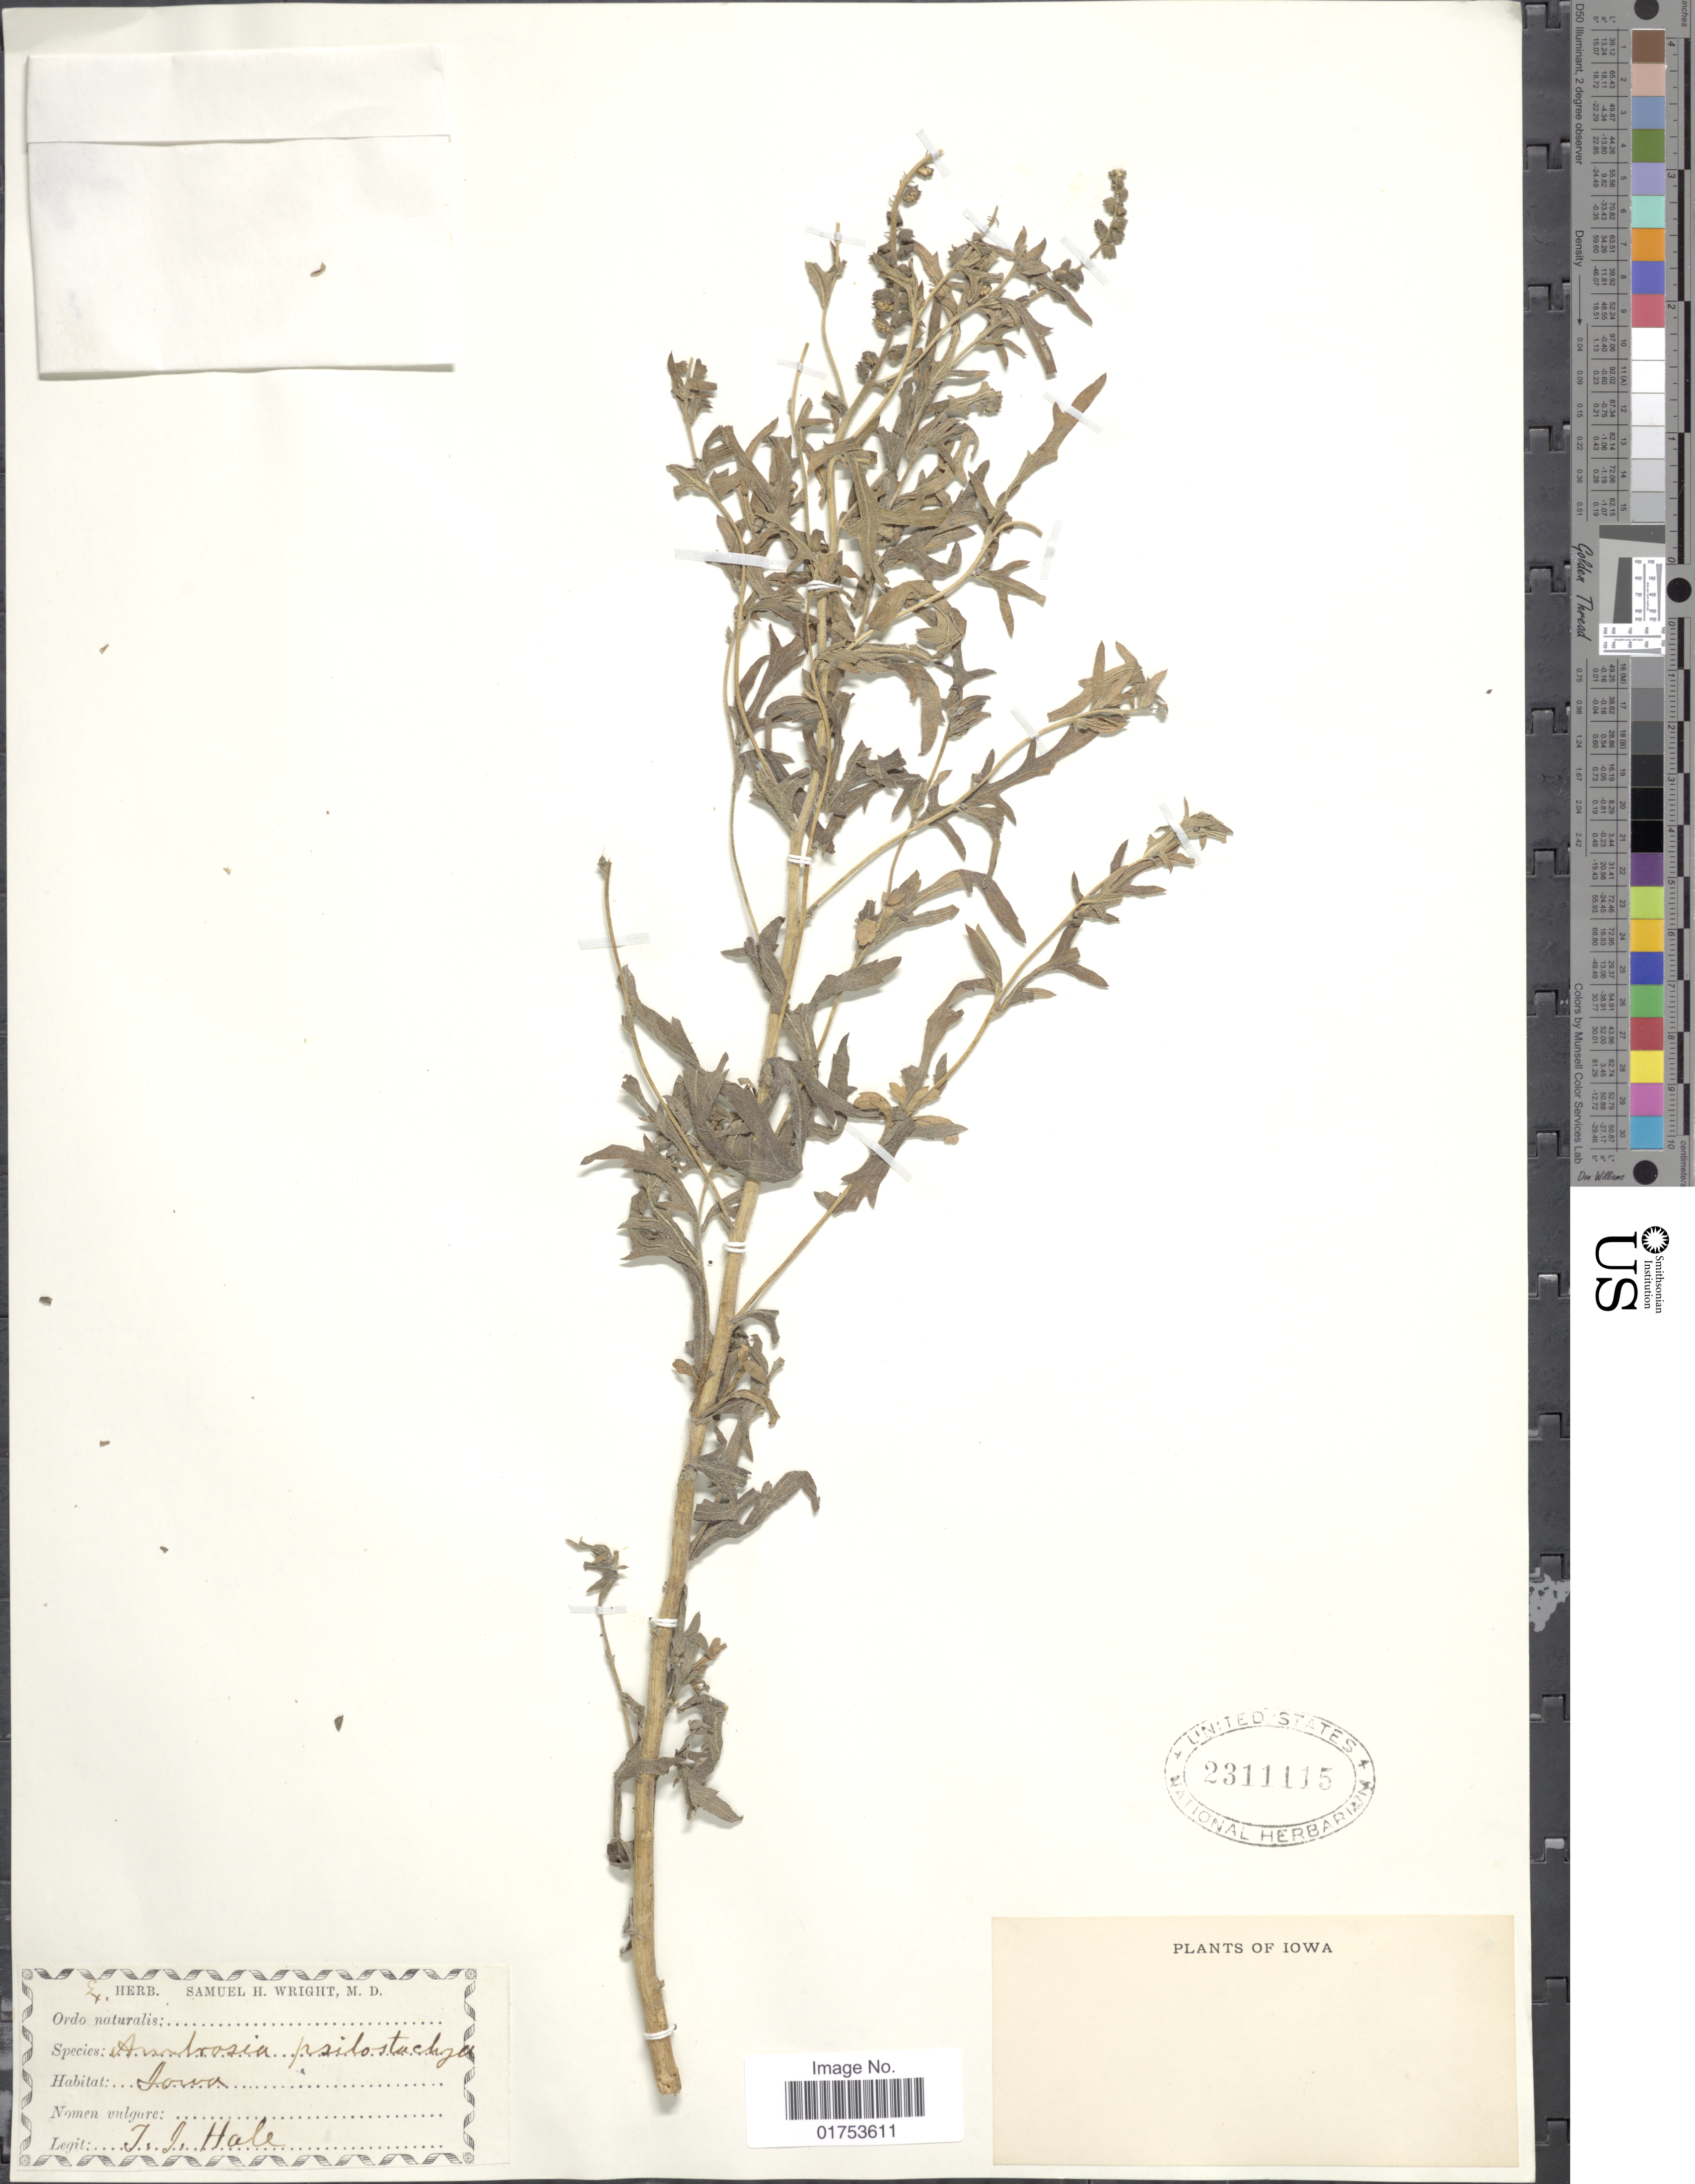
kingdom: Plantae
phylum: Tracheophyta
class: Magnoliopsida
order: Asterales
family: Asteraceae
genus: Ambrosia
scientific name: Ambrosia psilostachya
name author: DC.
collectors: J. Hale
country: United States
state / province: Iowa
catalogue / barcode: US 2311115